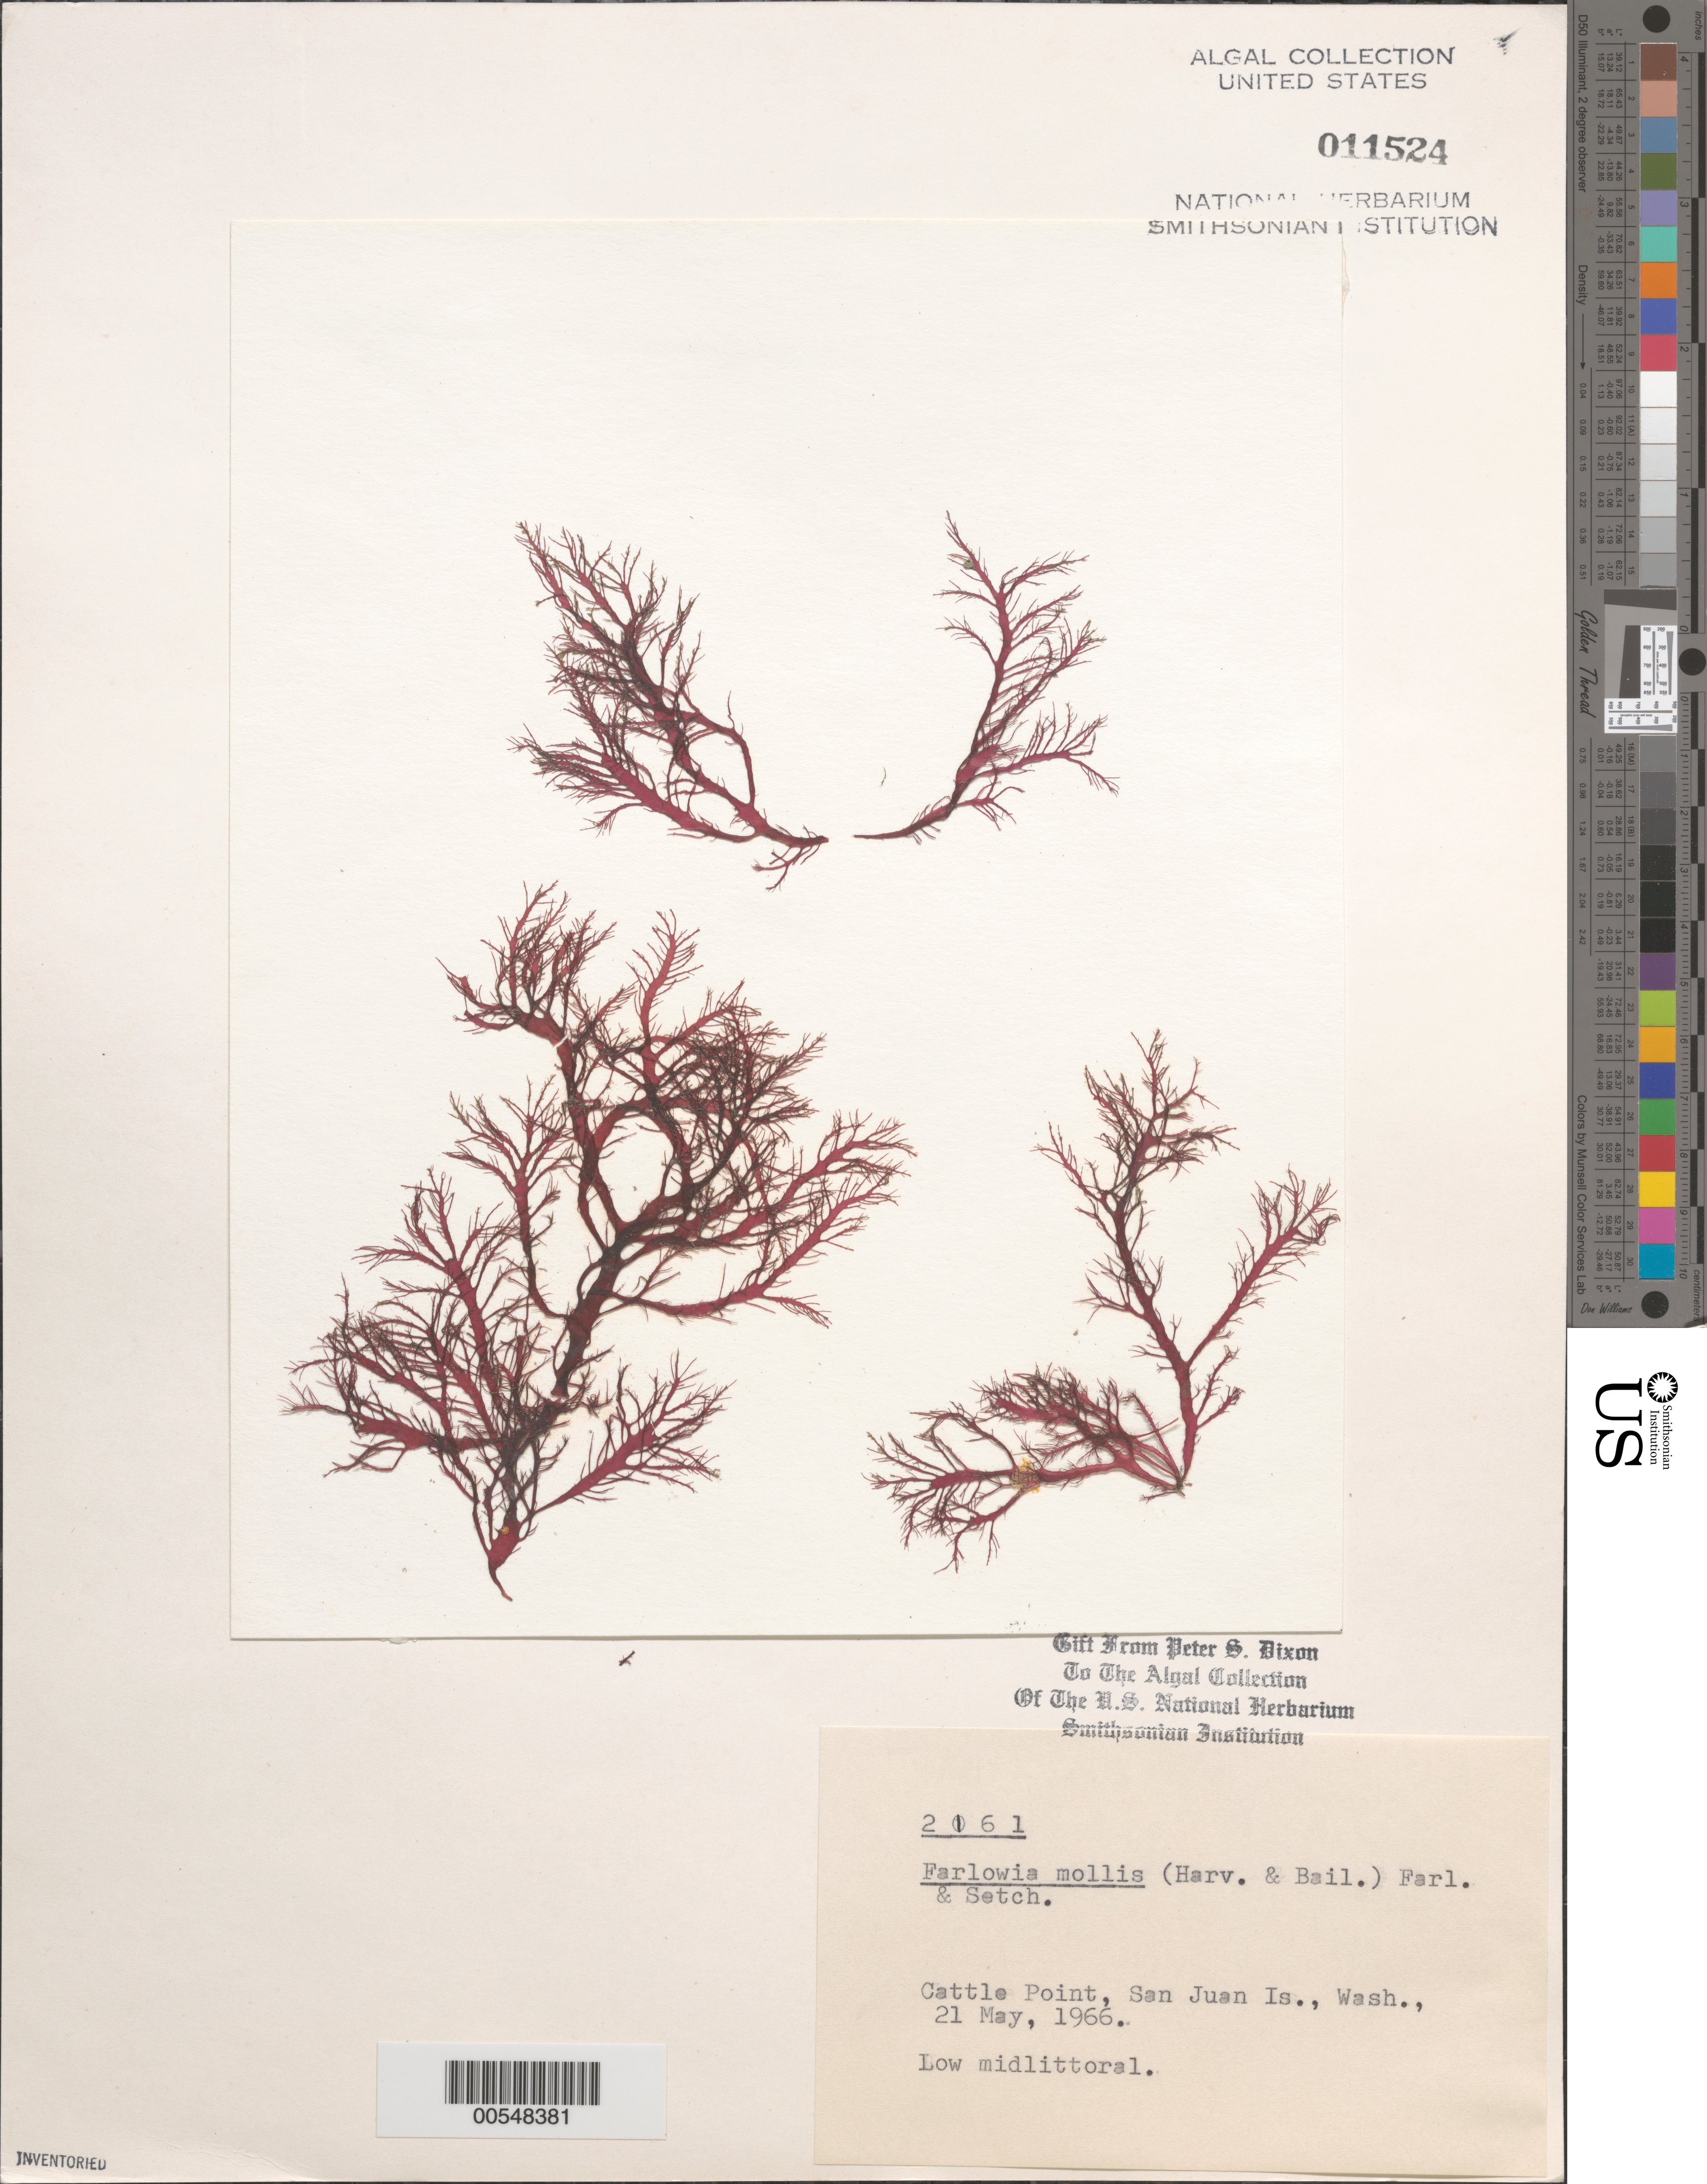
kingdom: Plantae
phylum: Rhodophyta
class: Florideophyceae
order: Gigartinales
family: Dumontiaceae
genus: Farlowia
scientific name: Farlowia mollis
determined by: Dixon, P. S.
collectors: P. S. Dixon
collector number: PSD 2161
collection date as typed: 21 May 1966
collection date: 1966-05-21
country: United States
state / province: Washington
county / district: San Juan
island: San Juan Island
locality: Cattle Point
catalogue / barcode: US 11524